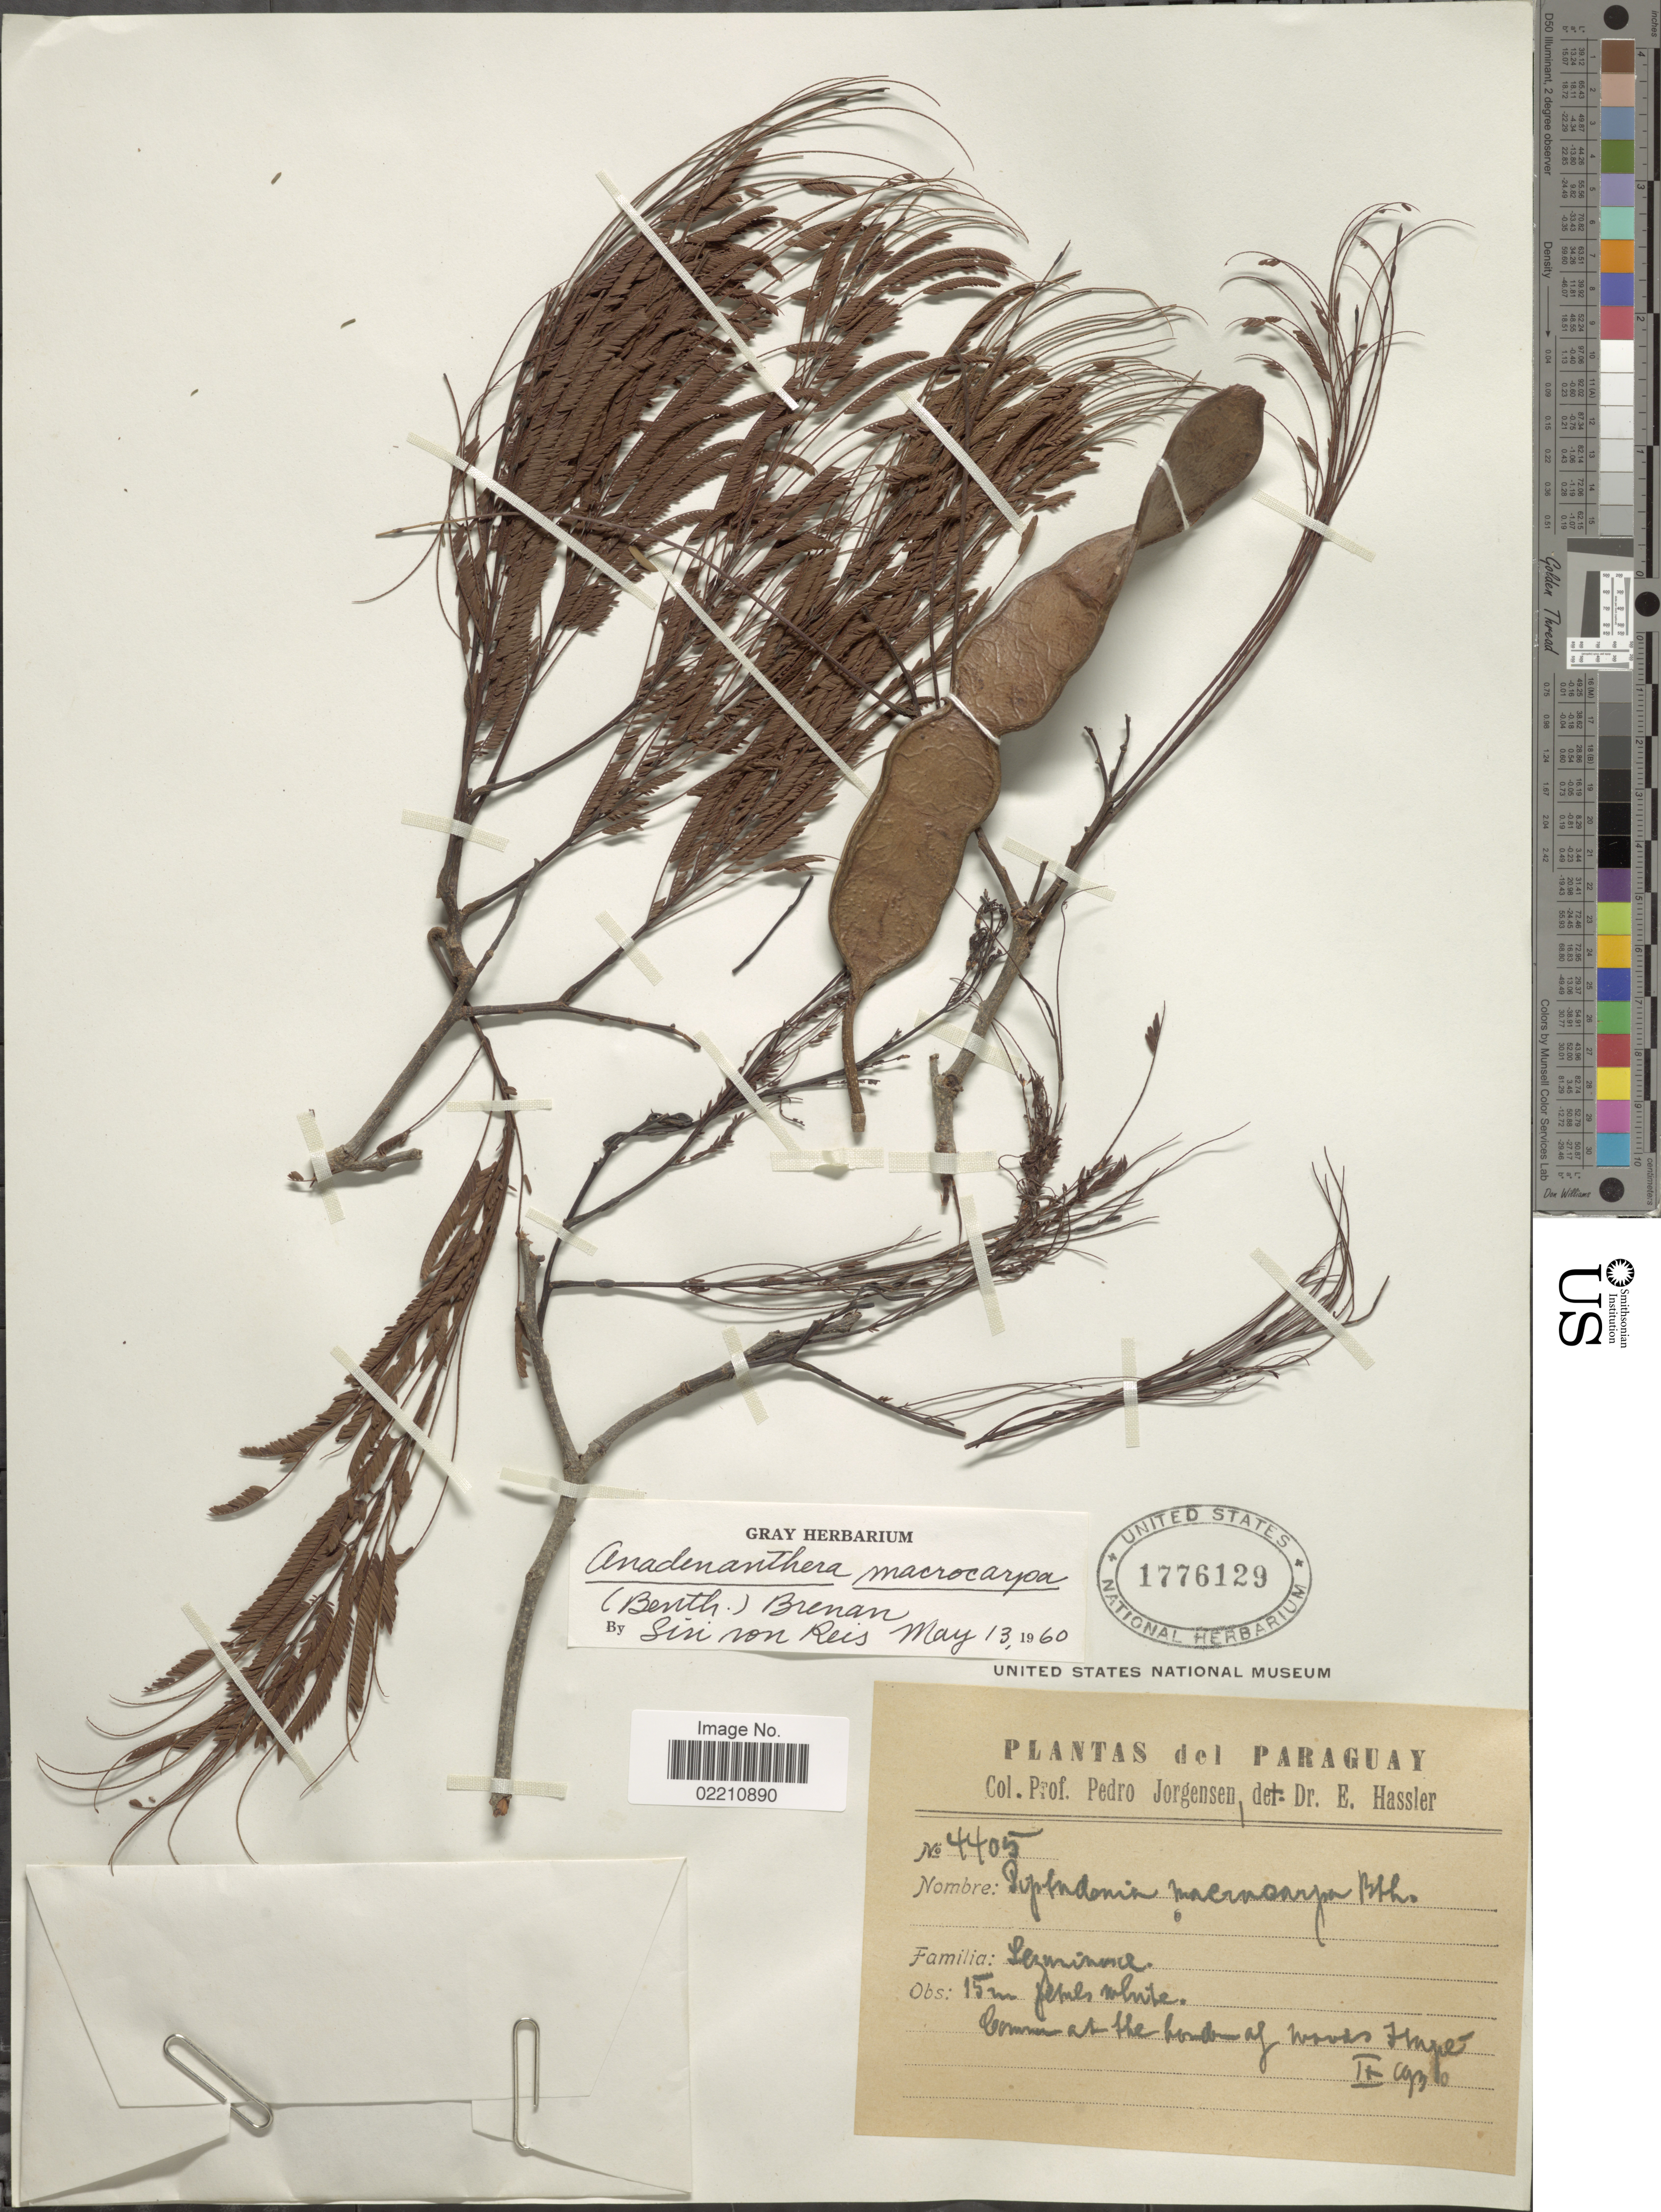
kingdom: Plantae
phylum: Tracheophyta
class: Magnoliopsida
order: Fabales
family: Fabaceae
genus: Anadenanthera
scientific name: Anadenanthera macrocarpa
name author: (Benth.) Brenan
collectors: P. Jörgensen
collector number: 4405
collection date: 1936-09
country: Paraguay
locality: Itapé.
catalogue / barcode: US 1776129